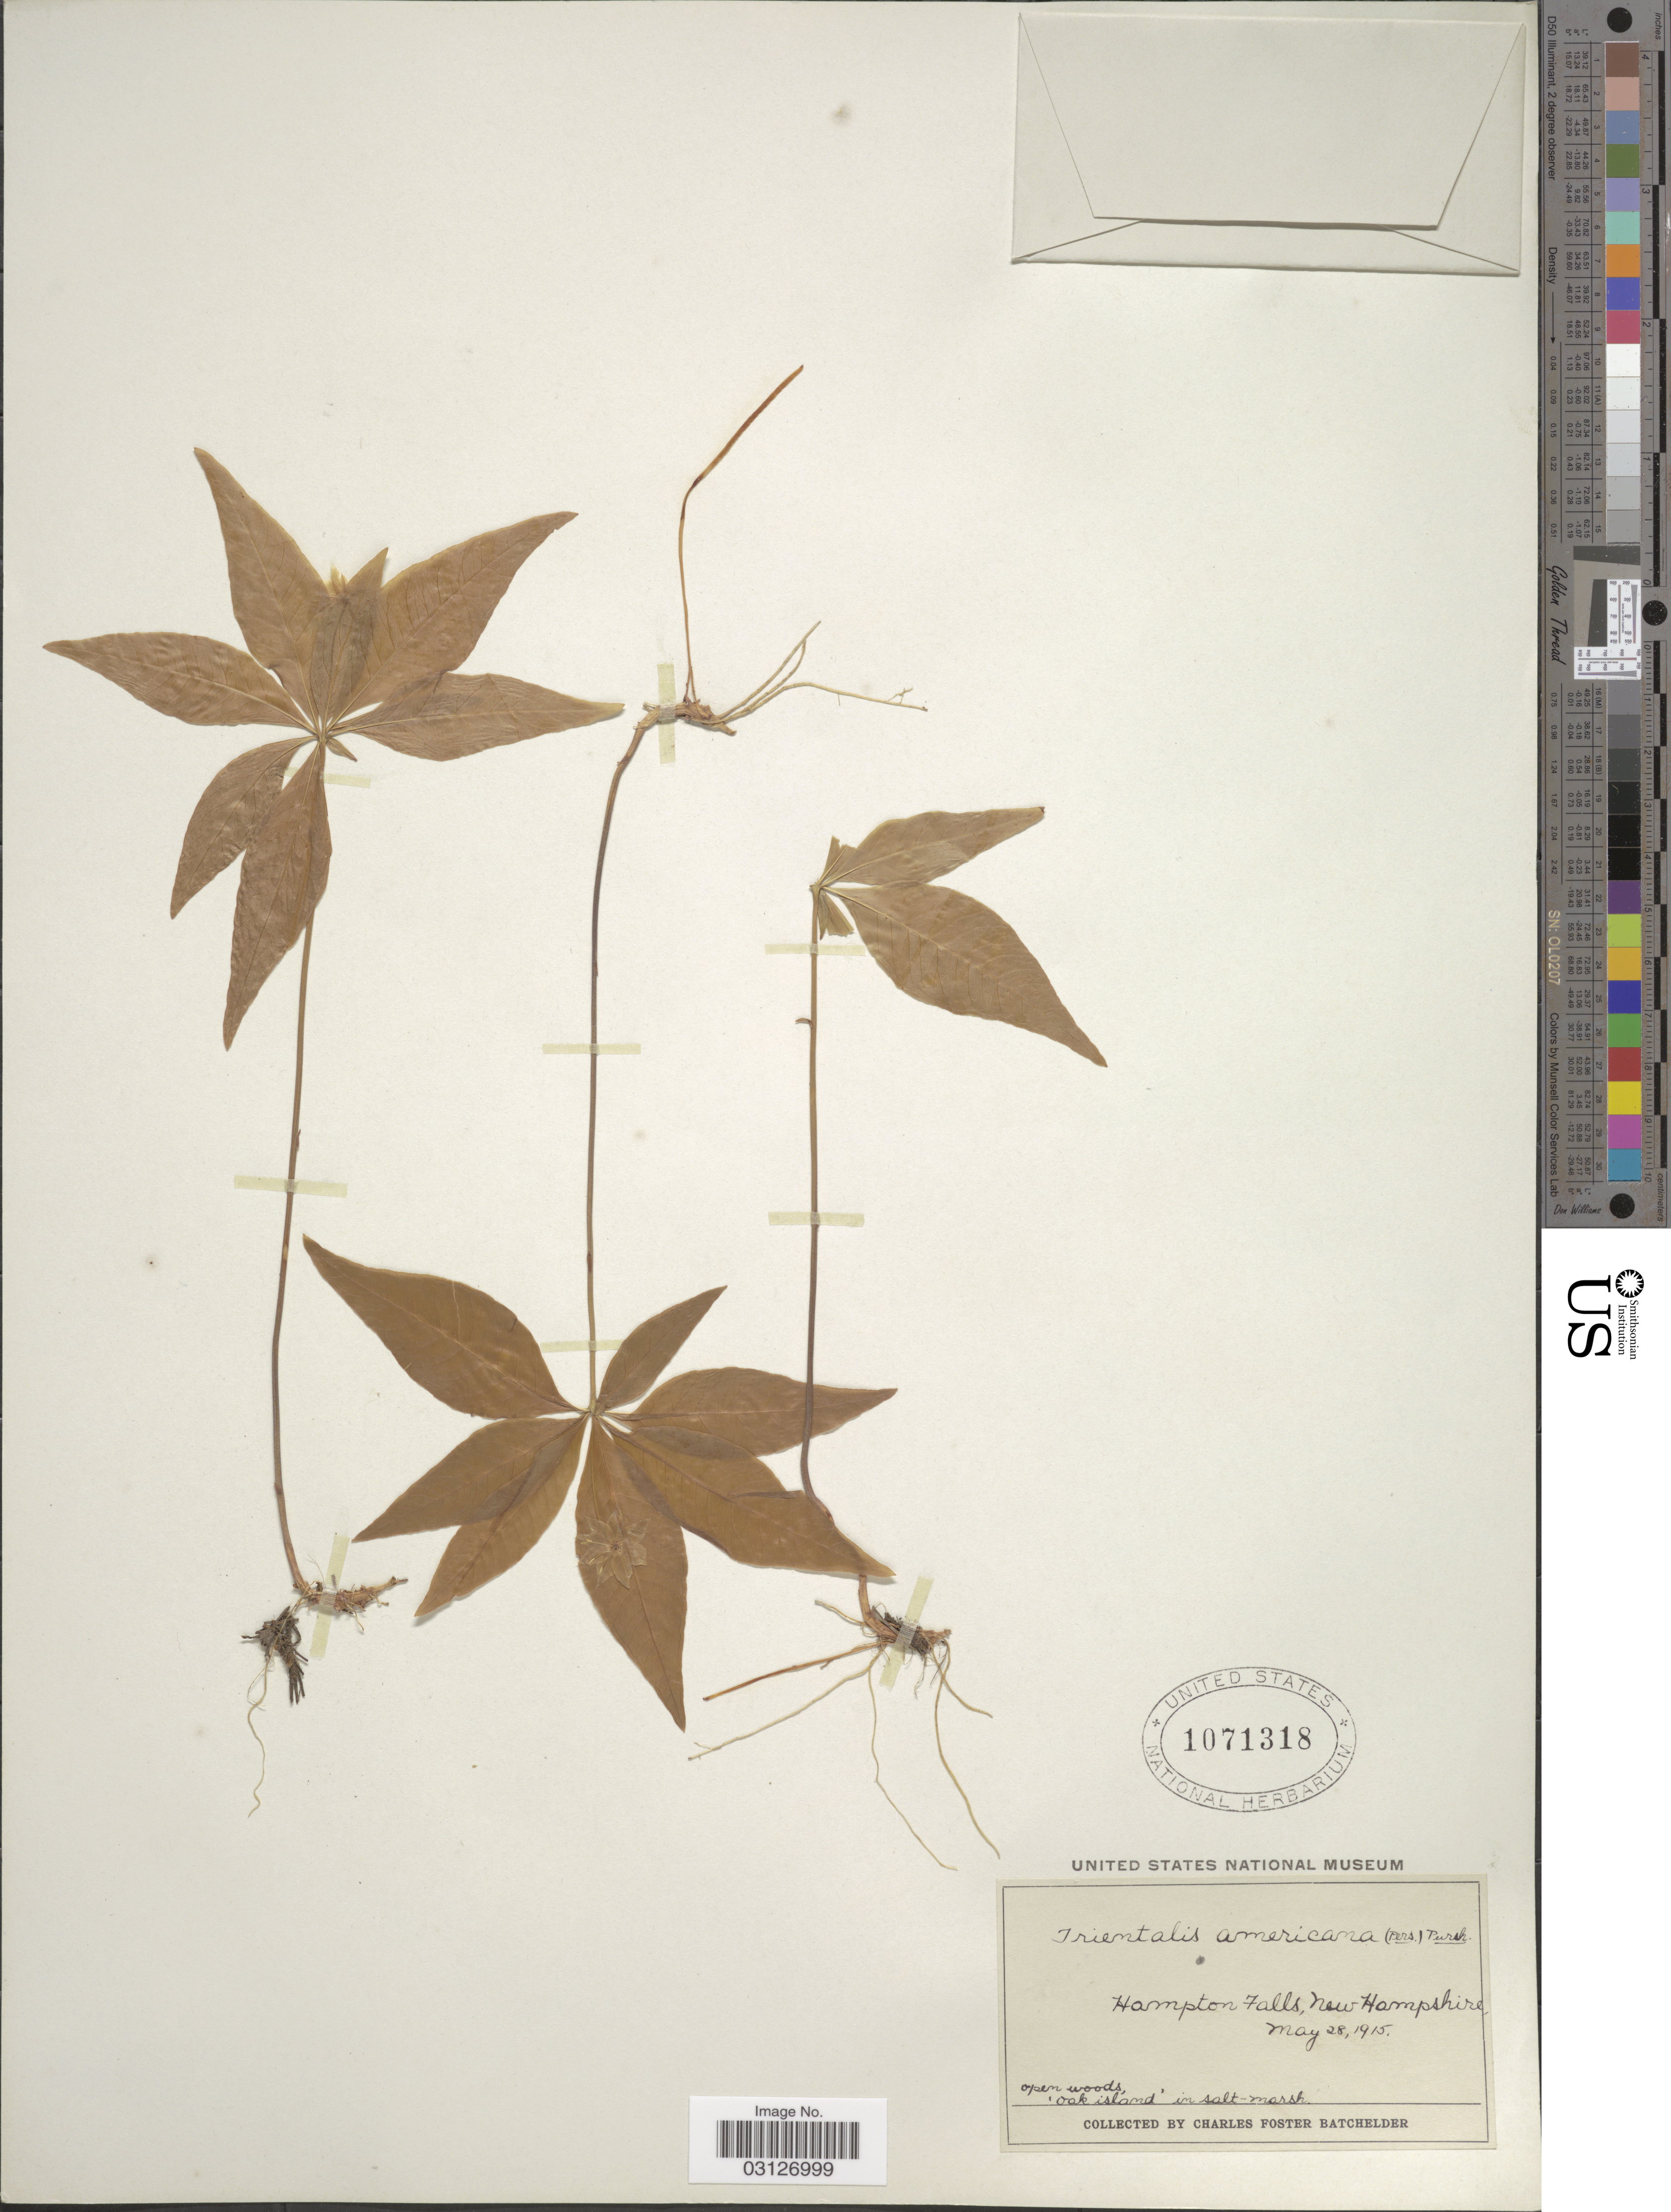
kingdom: Plantae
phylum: Tracheophyta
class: Magnoliopsida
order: Ericales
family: Primulaceae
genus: Trientalis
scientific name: Trientalis americana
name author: Pursh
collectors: C. Foster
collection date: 1915-05-28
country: United States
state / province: New Hampshire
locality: Hampton Falls.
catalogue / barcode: US 1071318